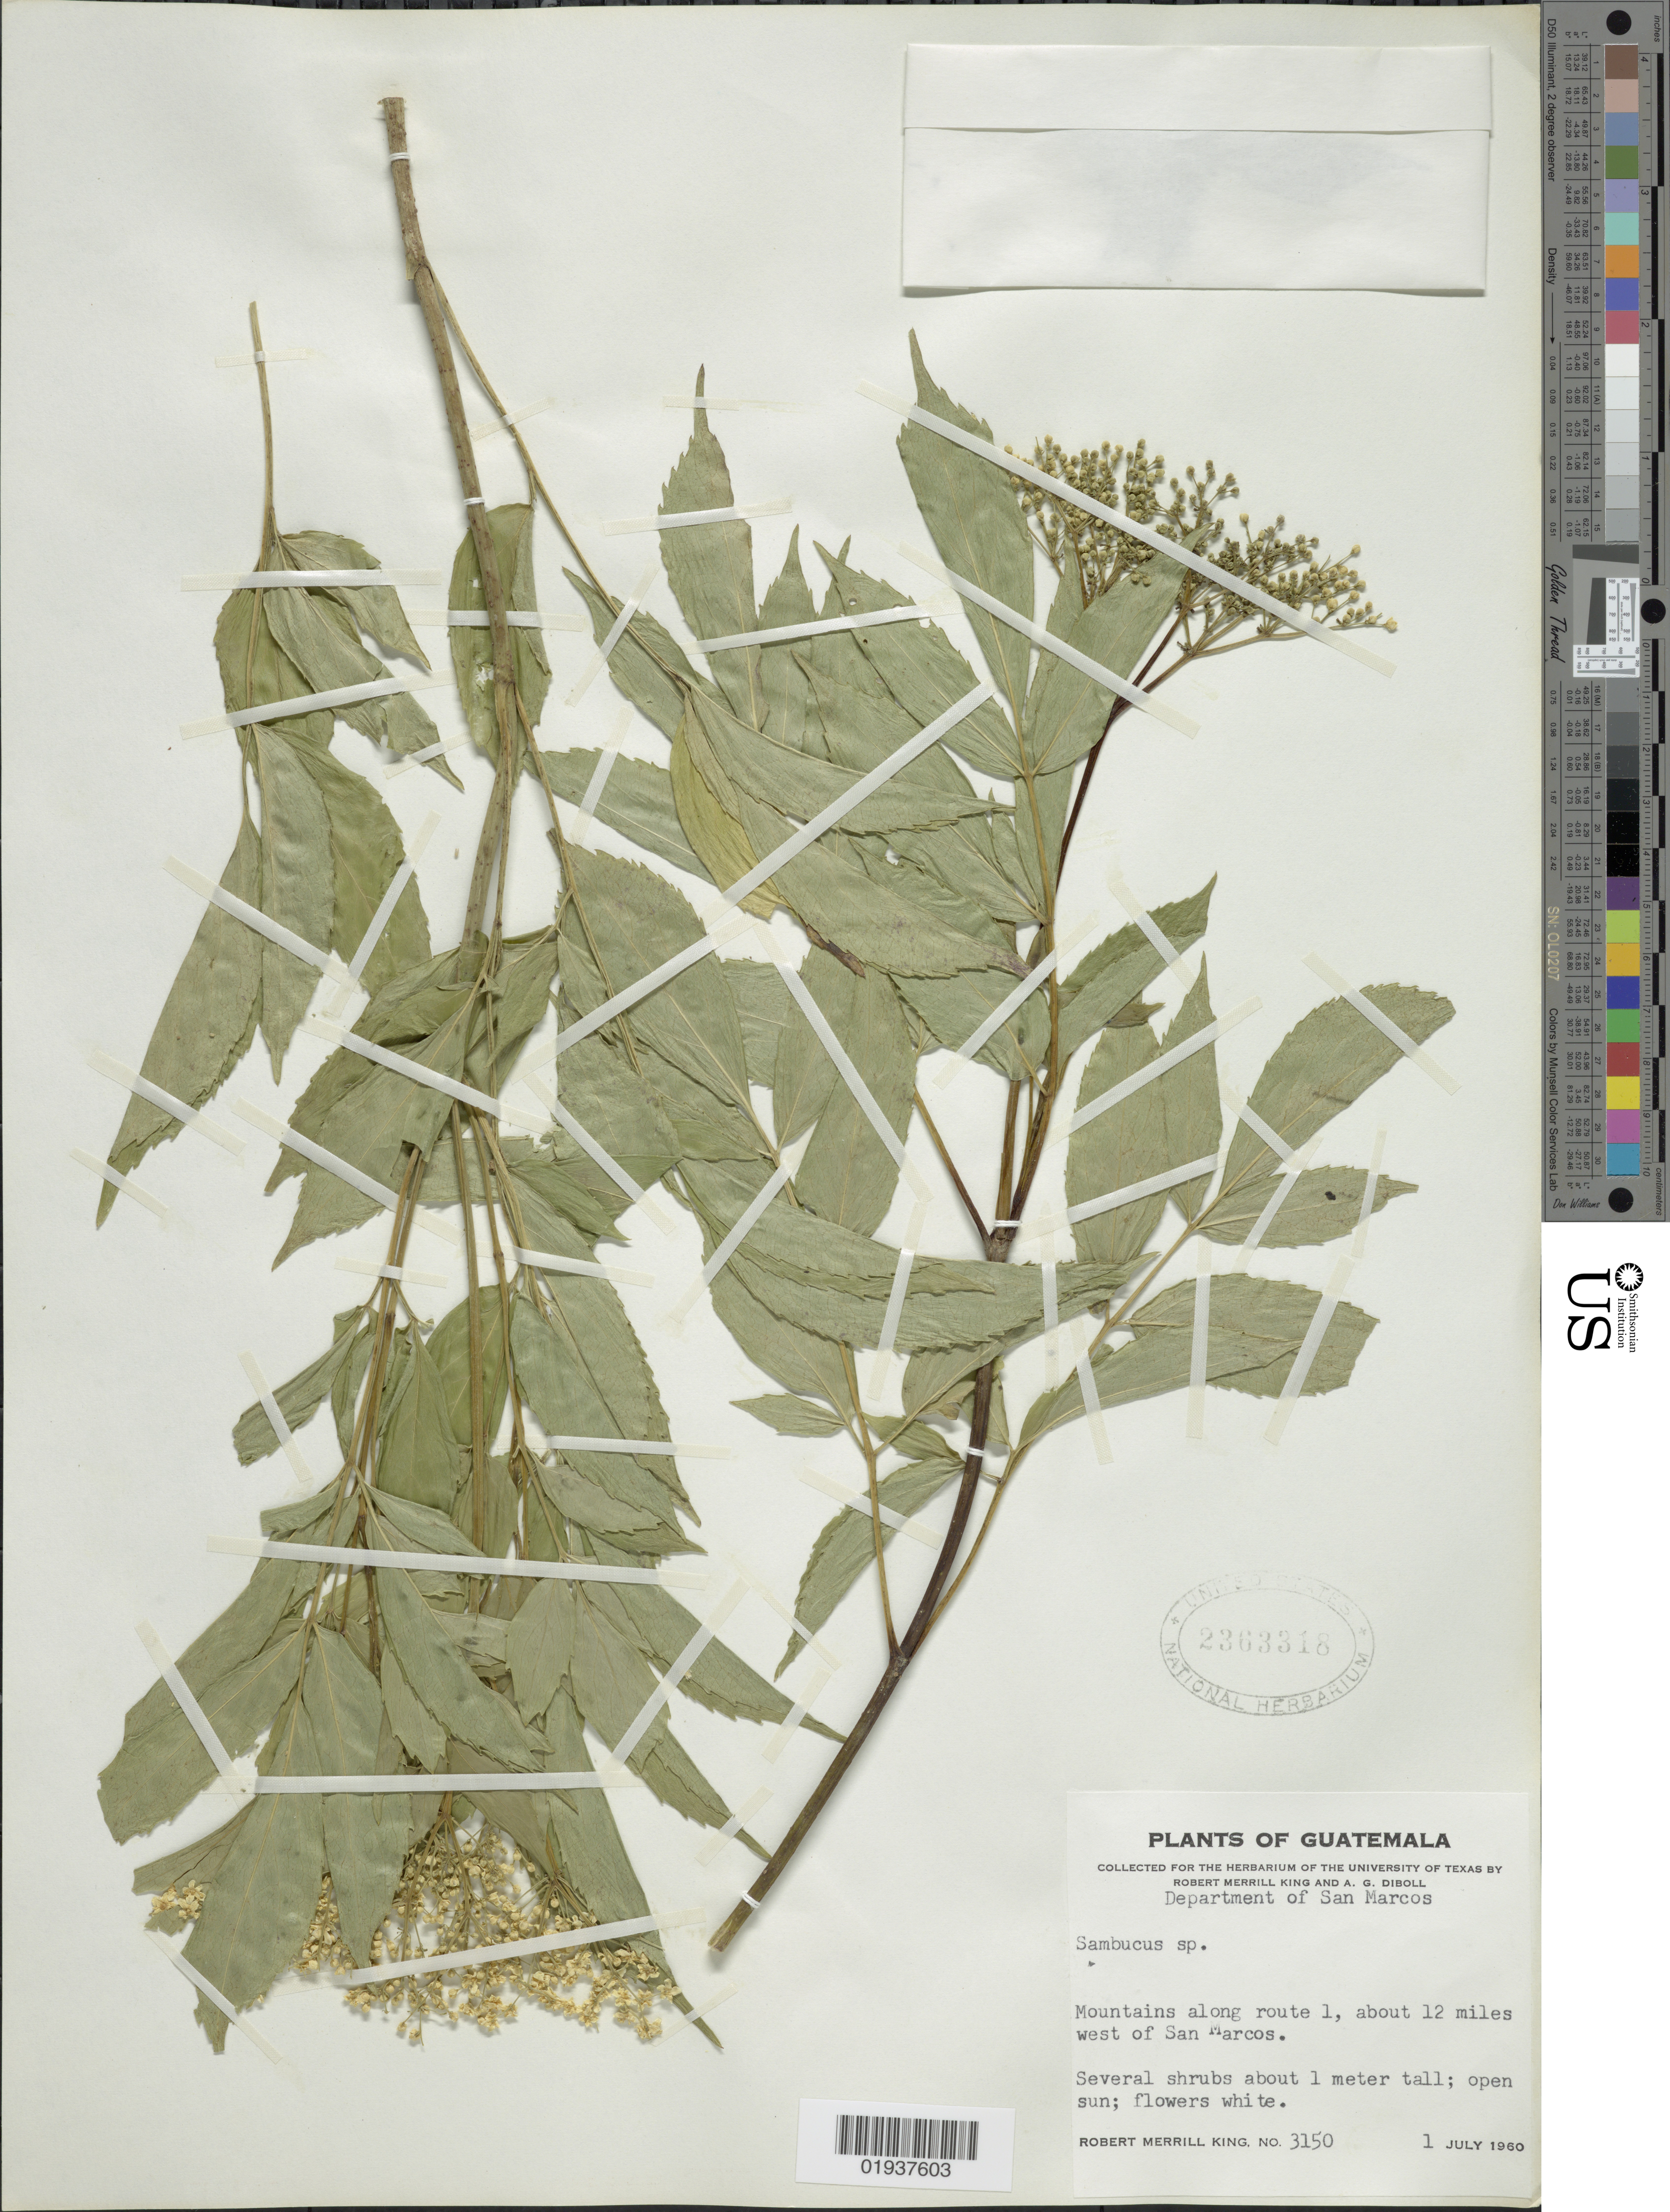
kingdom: Plantae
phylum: Tracheophyta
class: Magnoliopsida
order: Dipsacales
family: Viburnaceae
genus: Sambucus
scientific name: Sambucus sp.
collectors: R. M. King & A. Diboll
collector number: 3150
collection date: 1960-07-01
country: Guatemala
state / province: San Marcos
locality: Department of San Marcos, Mountain along route 1, about 12 miles west of San Marcos.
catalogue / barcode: US 2363318